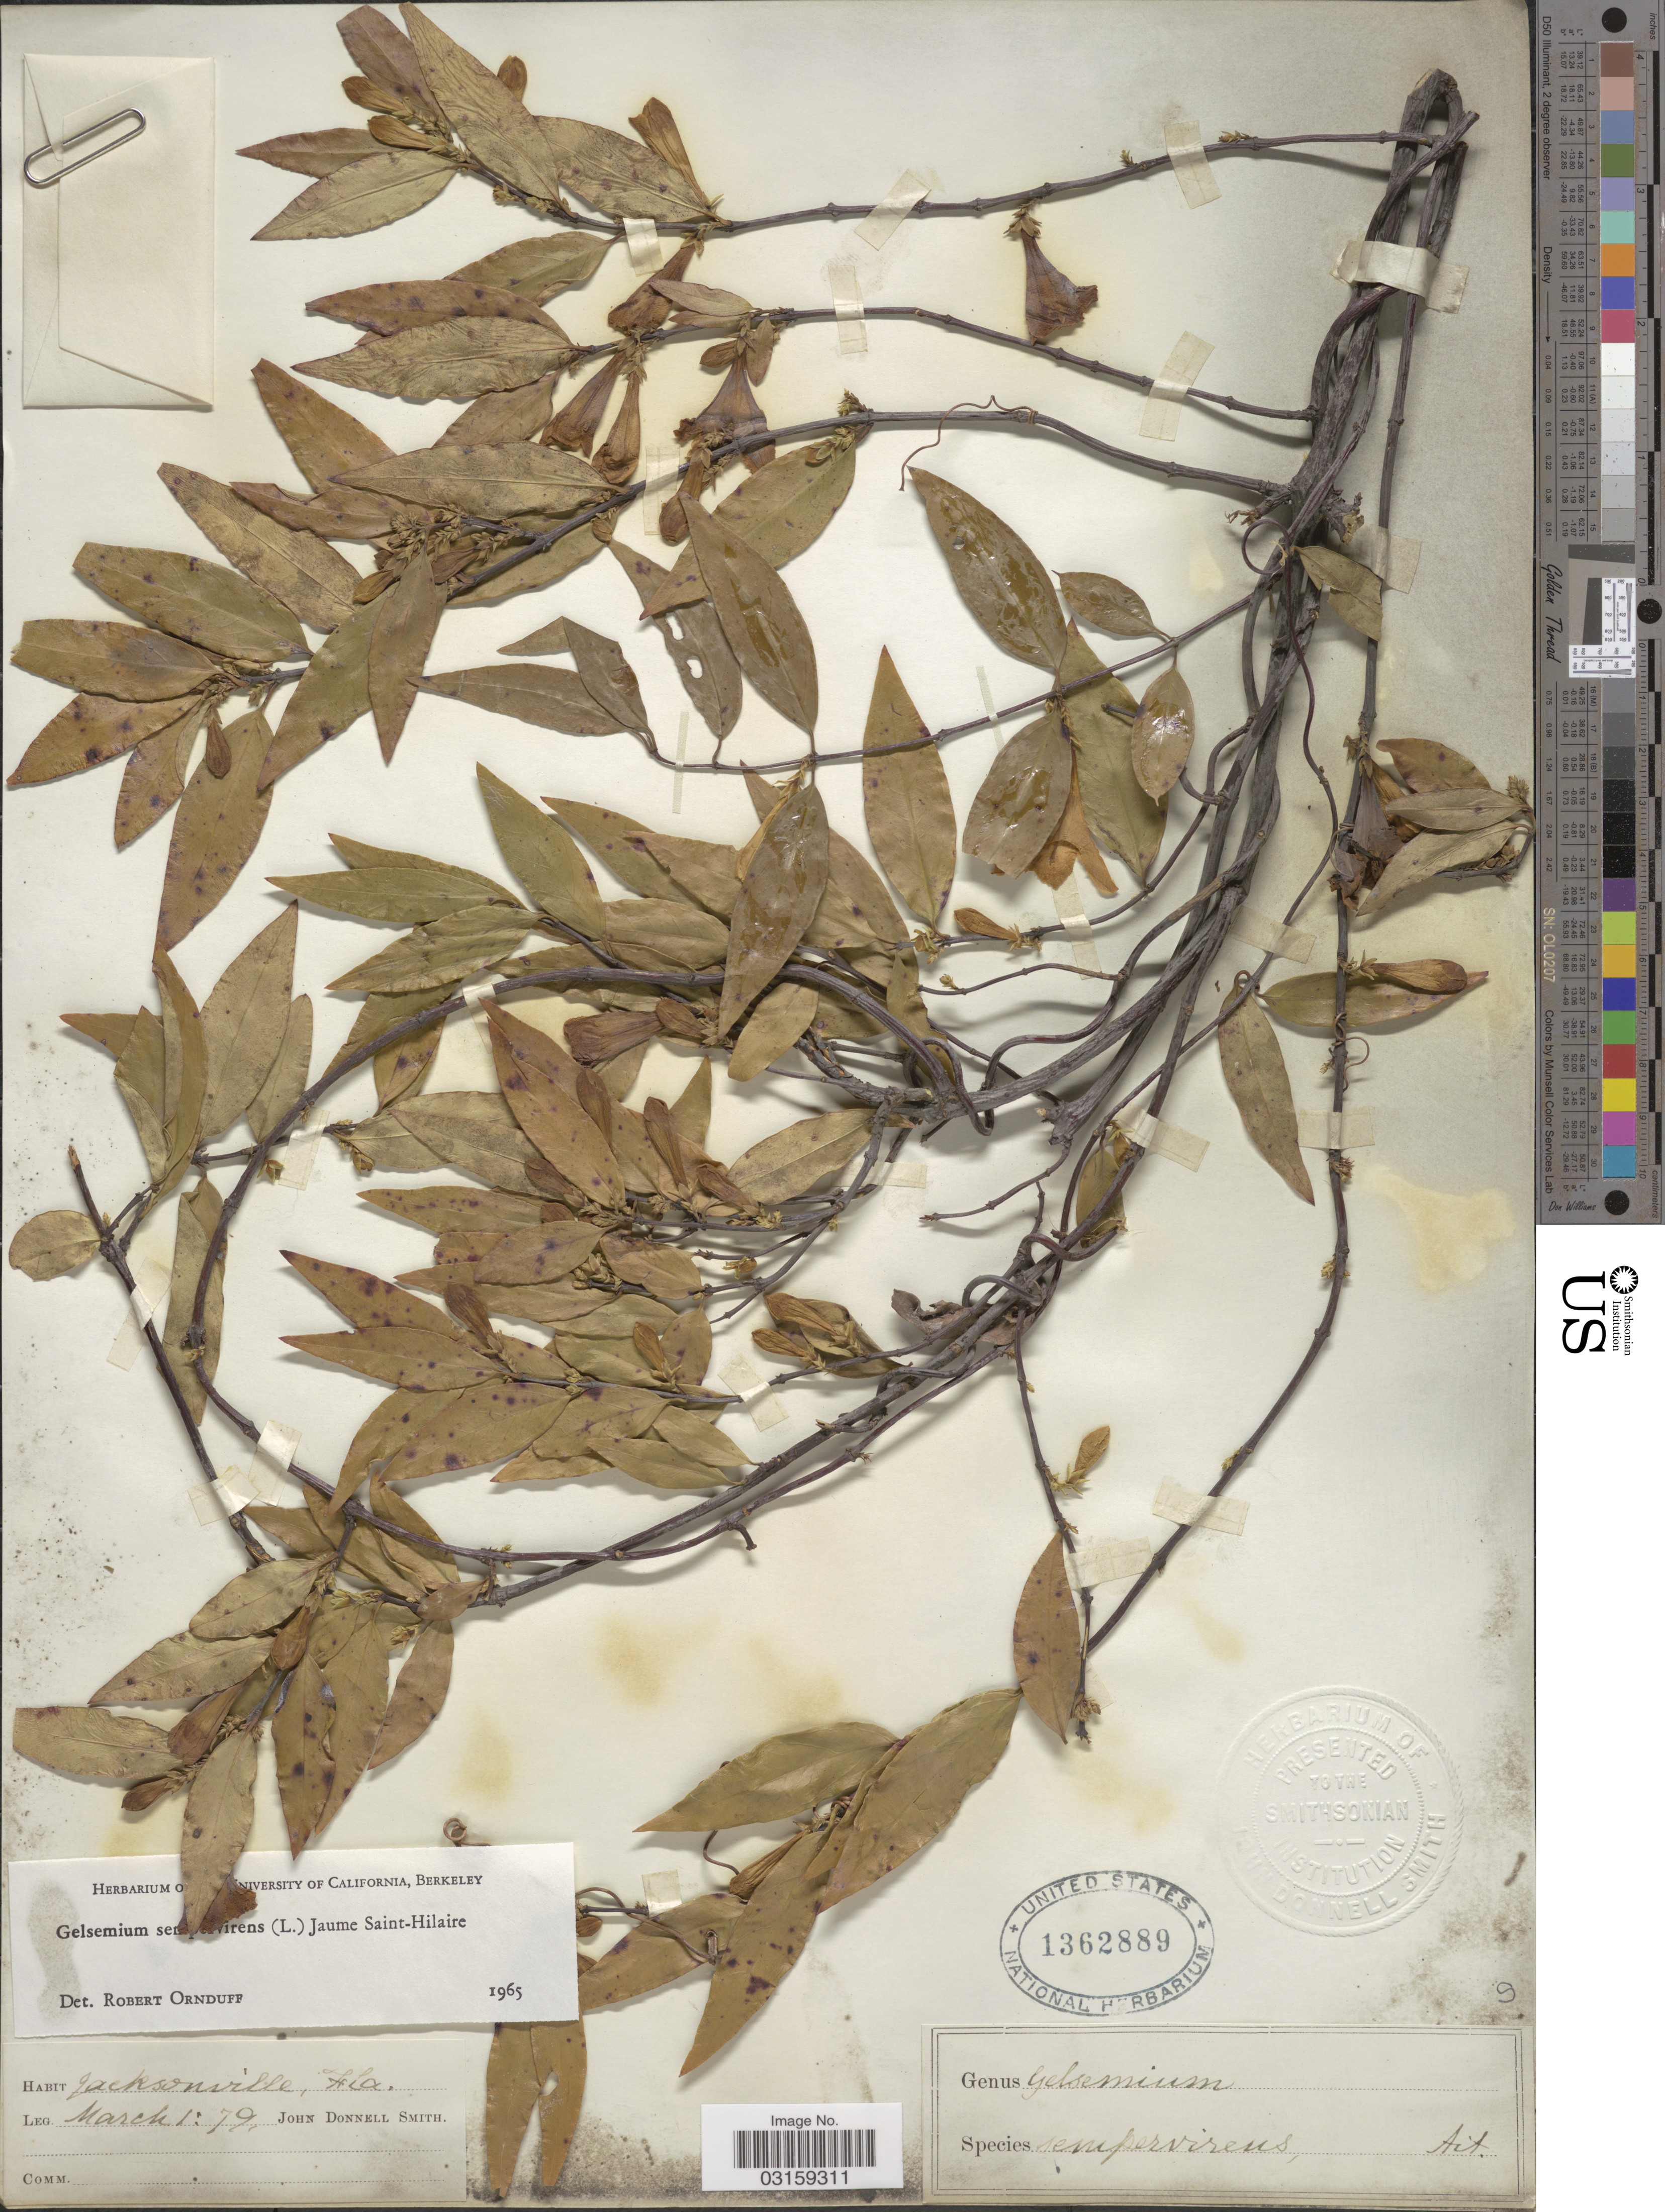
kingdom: Plantae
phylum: Tracheophyta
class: Magnoliopsida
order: Gentianales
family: Gelsemiaceae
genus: Gelsemium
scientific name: Gelsemium sempervirens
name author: (L.) J. St.-Hil.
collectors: J. Donnell Smith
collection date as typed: Transcribed d/m/y: 1/3/79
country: United States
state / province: Florida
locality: Jacksonville, Fla.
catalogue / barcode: US 1362889